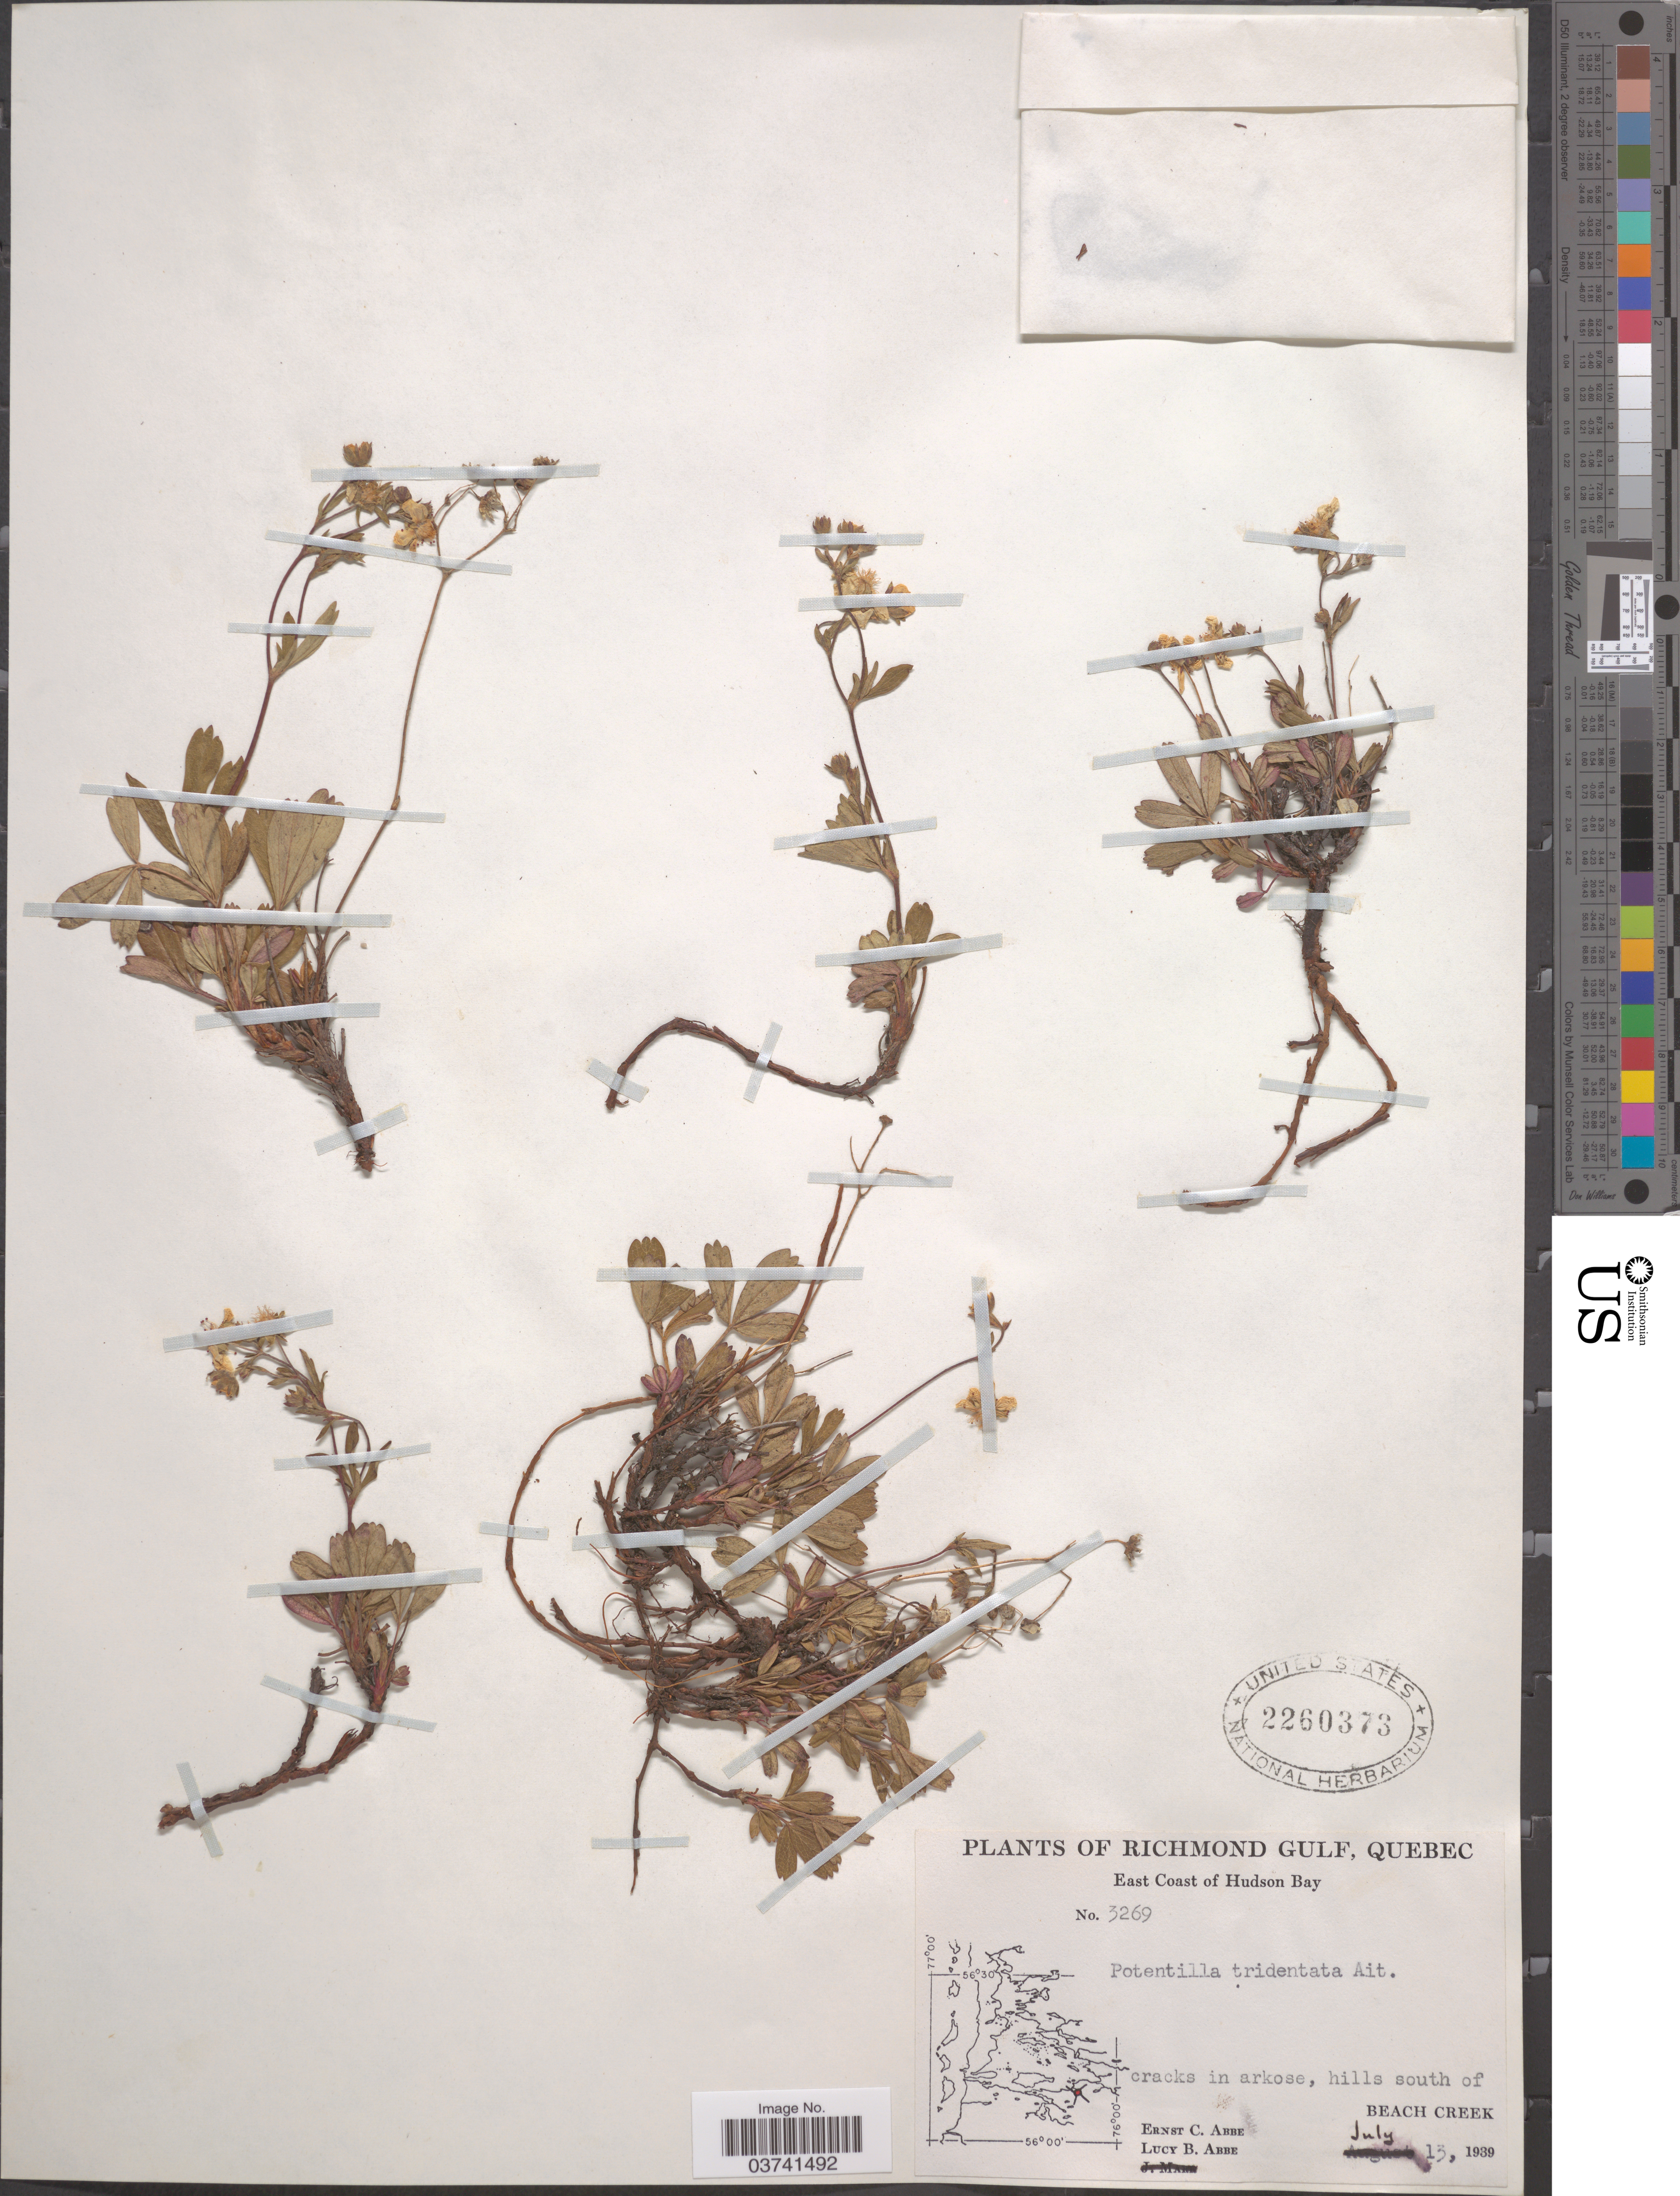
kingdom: Plantae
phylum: Tracheophyta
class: Magnoliopsida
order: Rosales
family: Rosaceae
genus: Potentilla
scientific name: Potentilla tridentata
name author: Aiton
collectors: E. C. Abbe & L. B. Abbe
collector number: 3269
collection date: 1939-07-13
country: Canada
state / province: Quebec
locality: Richmond Gulf. East Coast of Hudson Bay. Hills south of Beach Creek.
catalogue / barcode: US 2260373